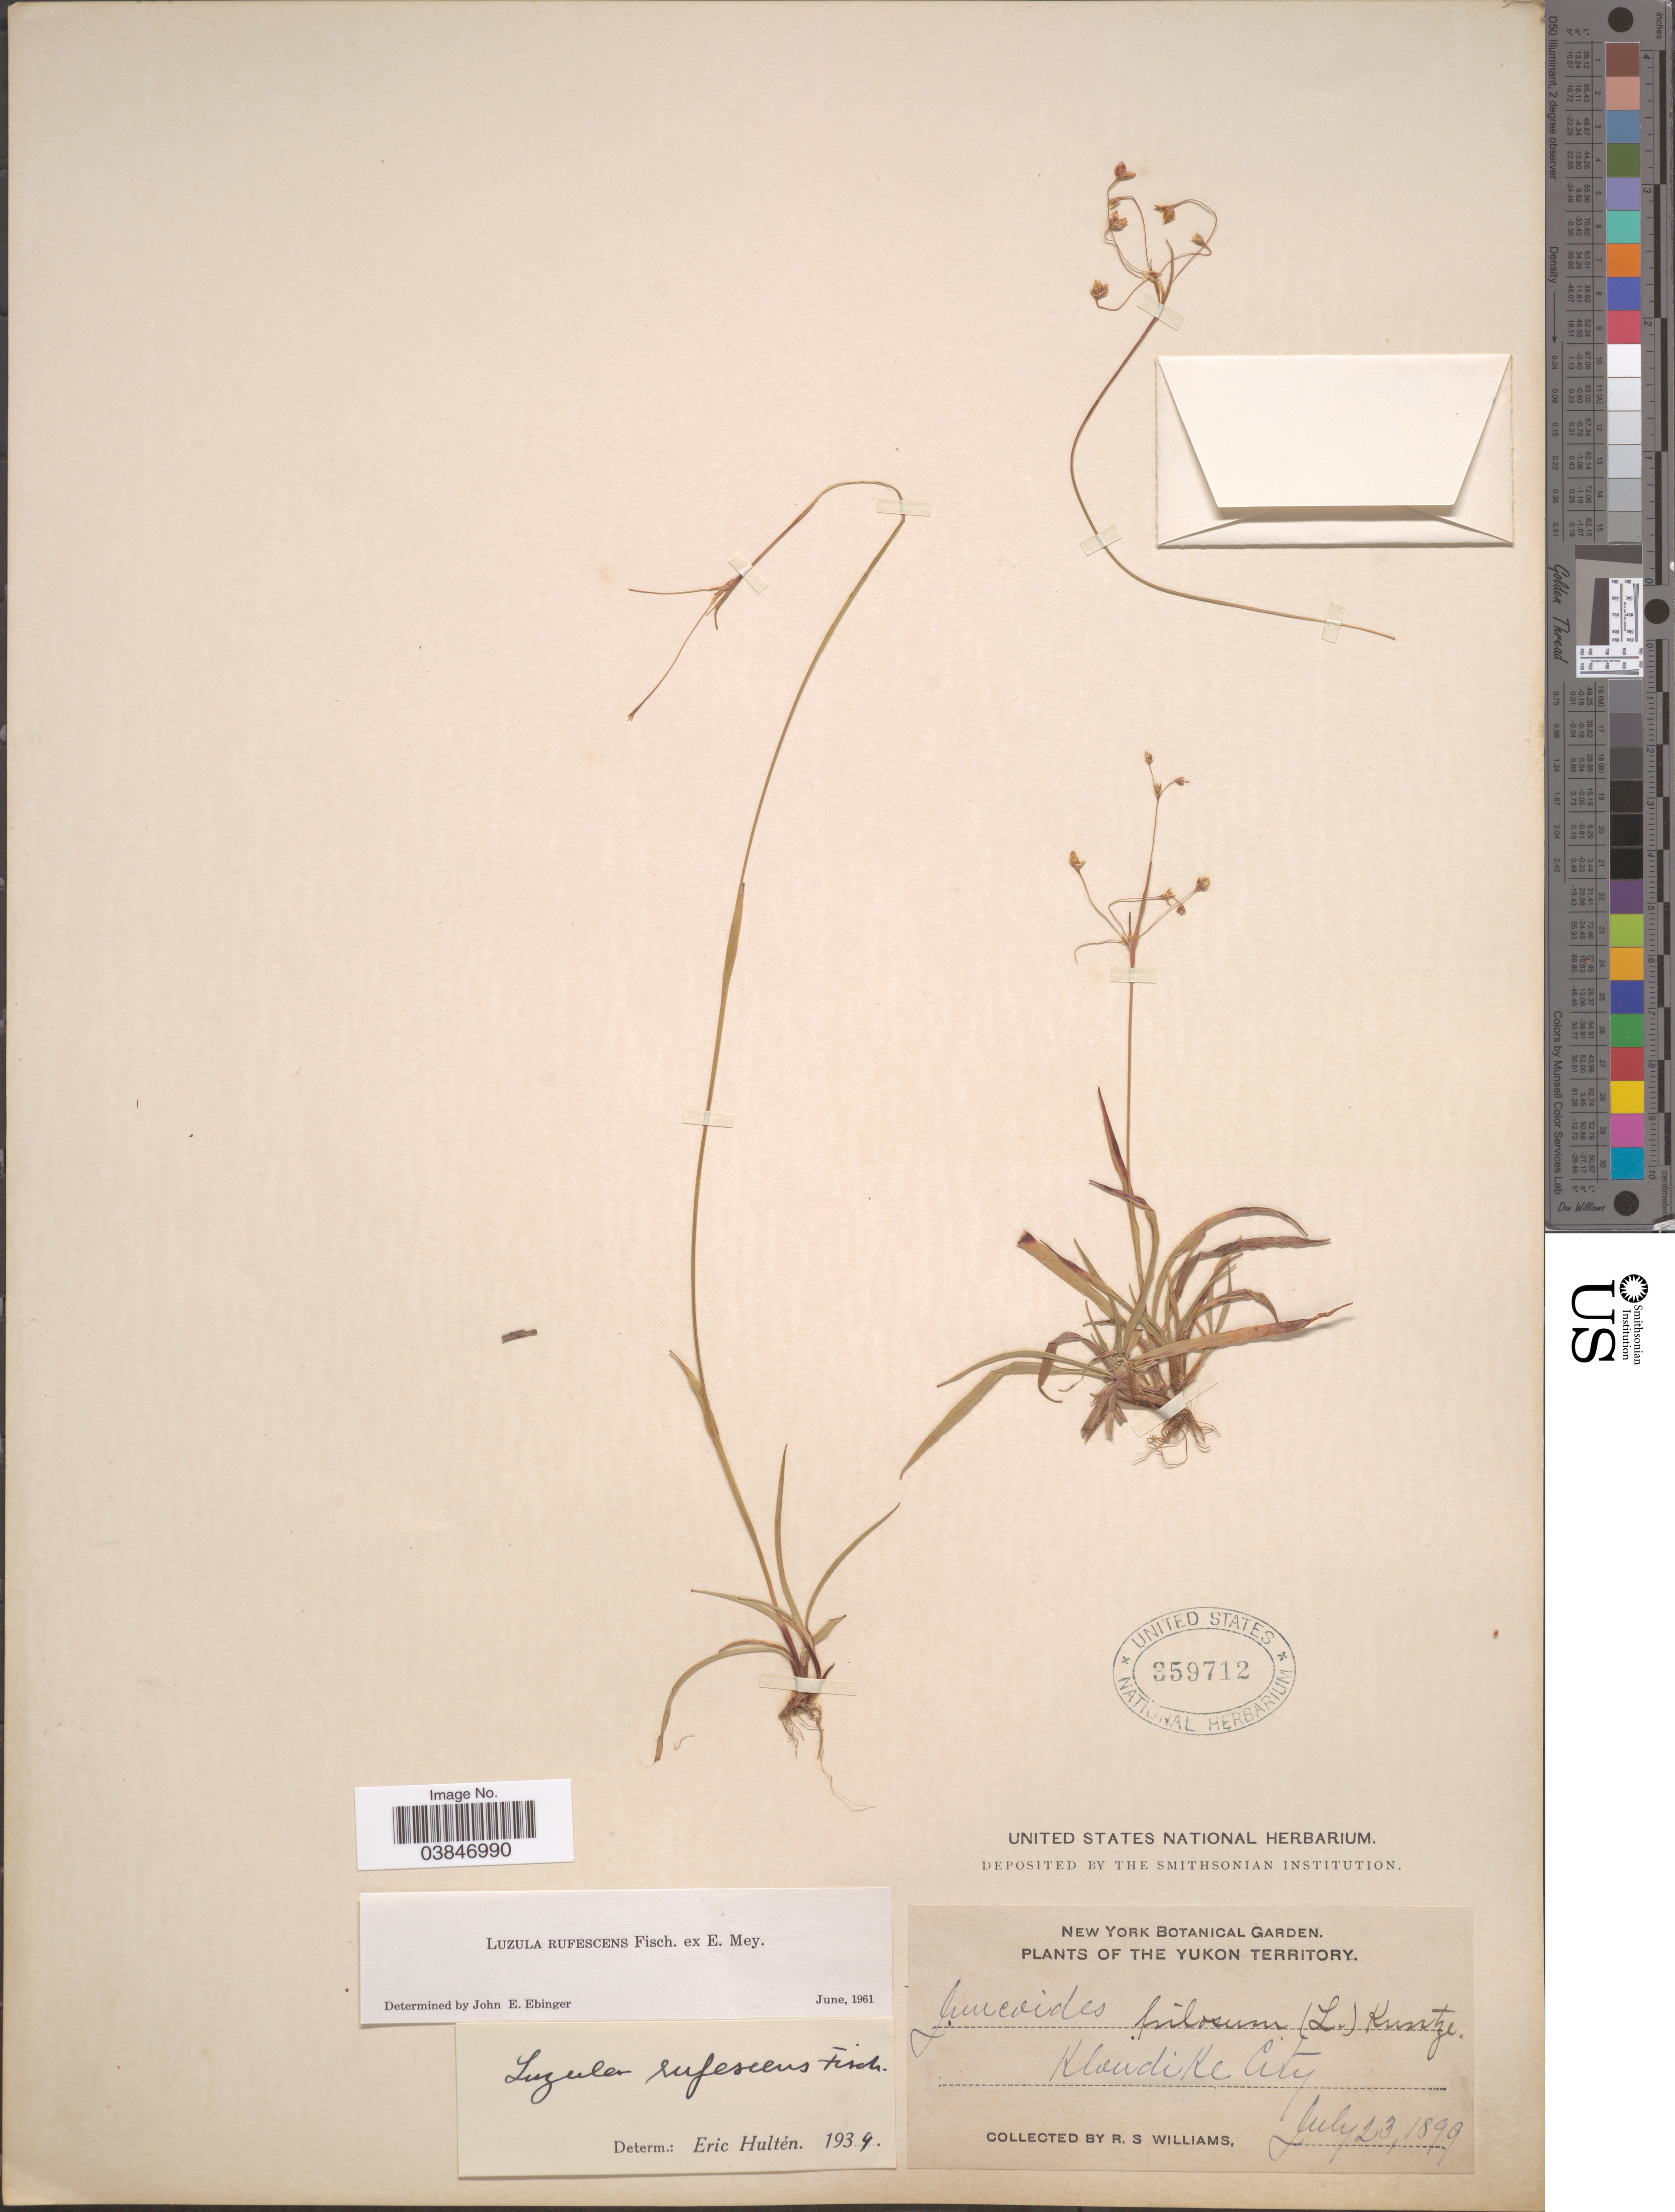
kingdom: Plantae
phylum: Tracheophyta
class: Liliopsida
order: Poales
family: Juncaceae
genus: Luzula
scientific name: Luzula rufescens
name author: Fisch. ex E. Mey.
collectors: R. S. Williams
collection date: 1899-07-23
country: Canada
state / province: Yukon Territory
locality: Klondike City.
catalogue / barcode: US 359712